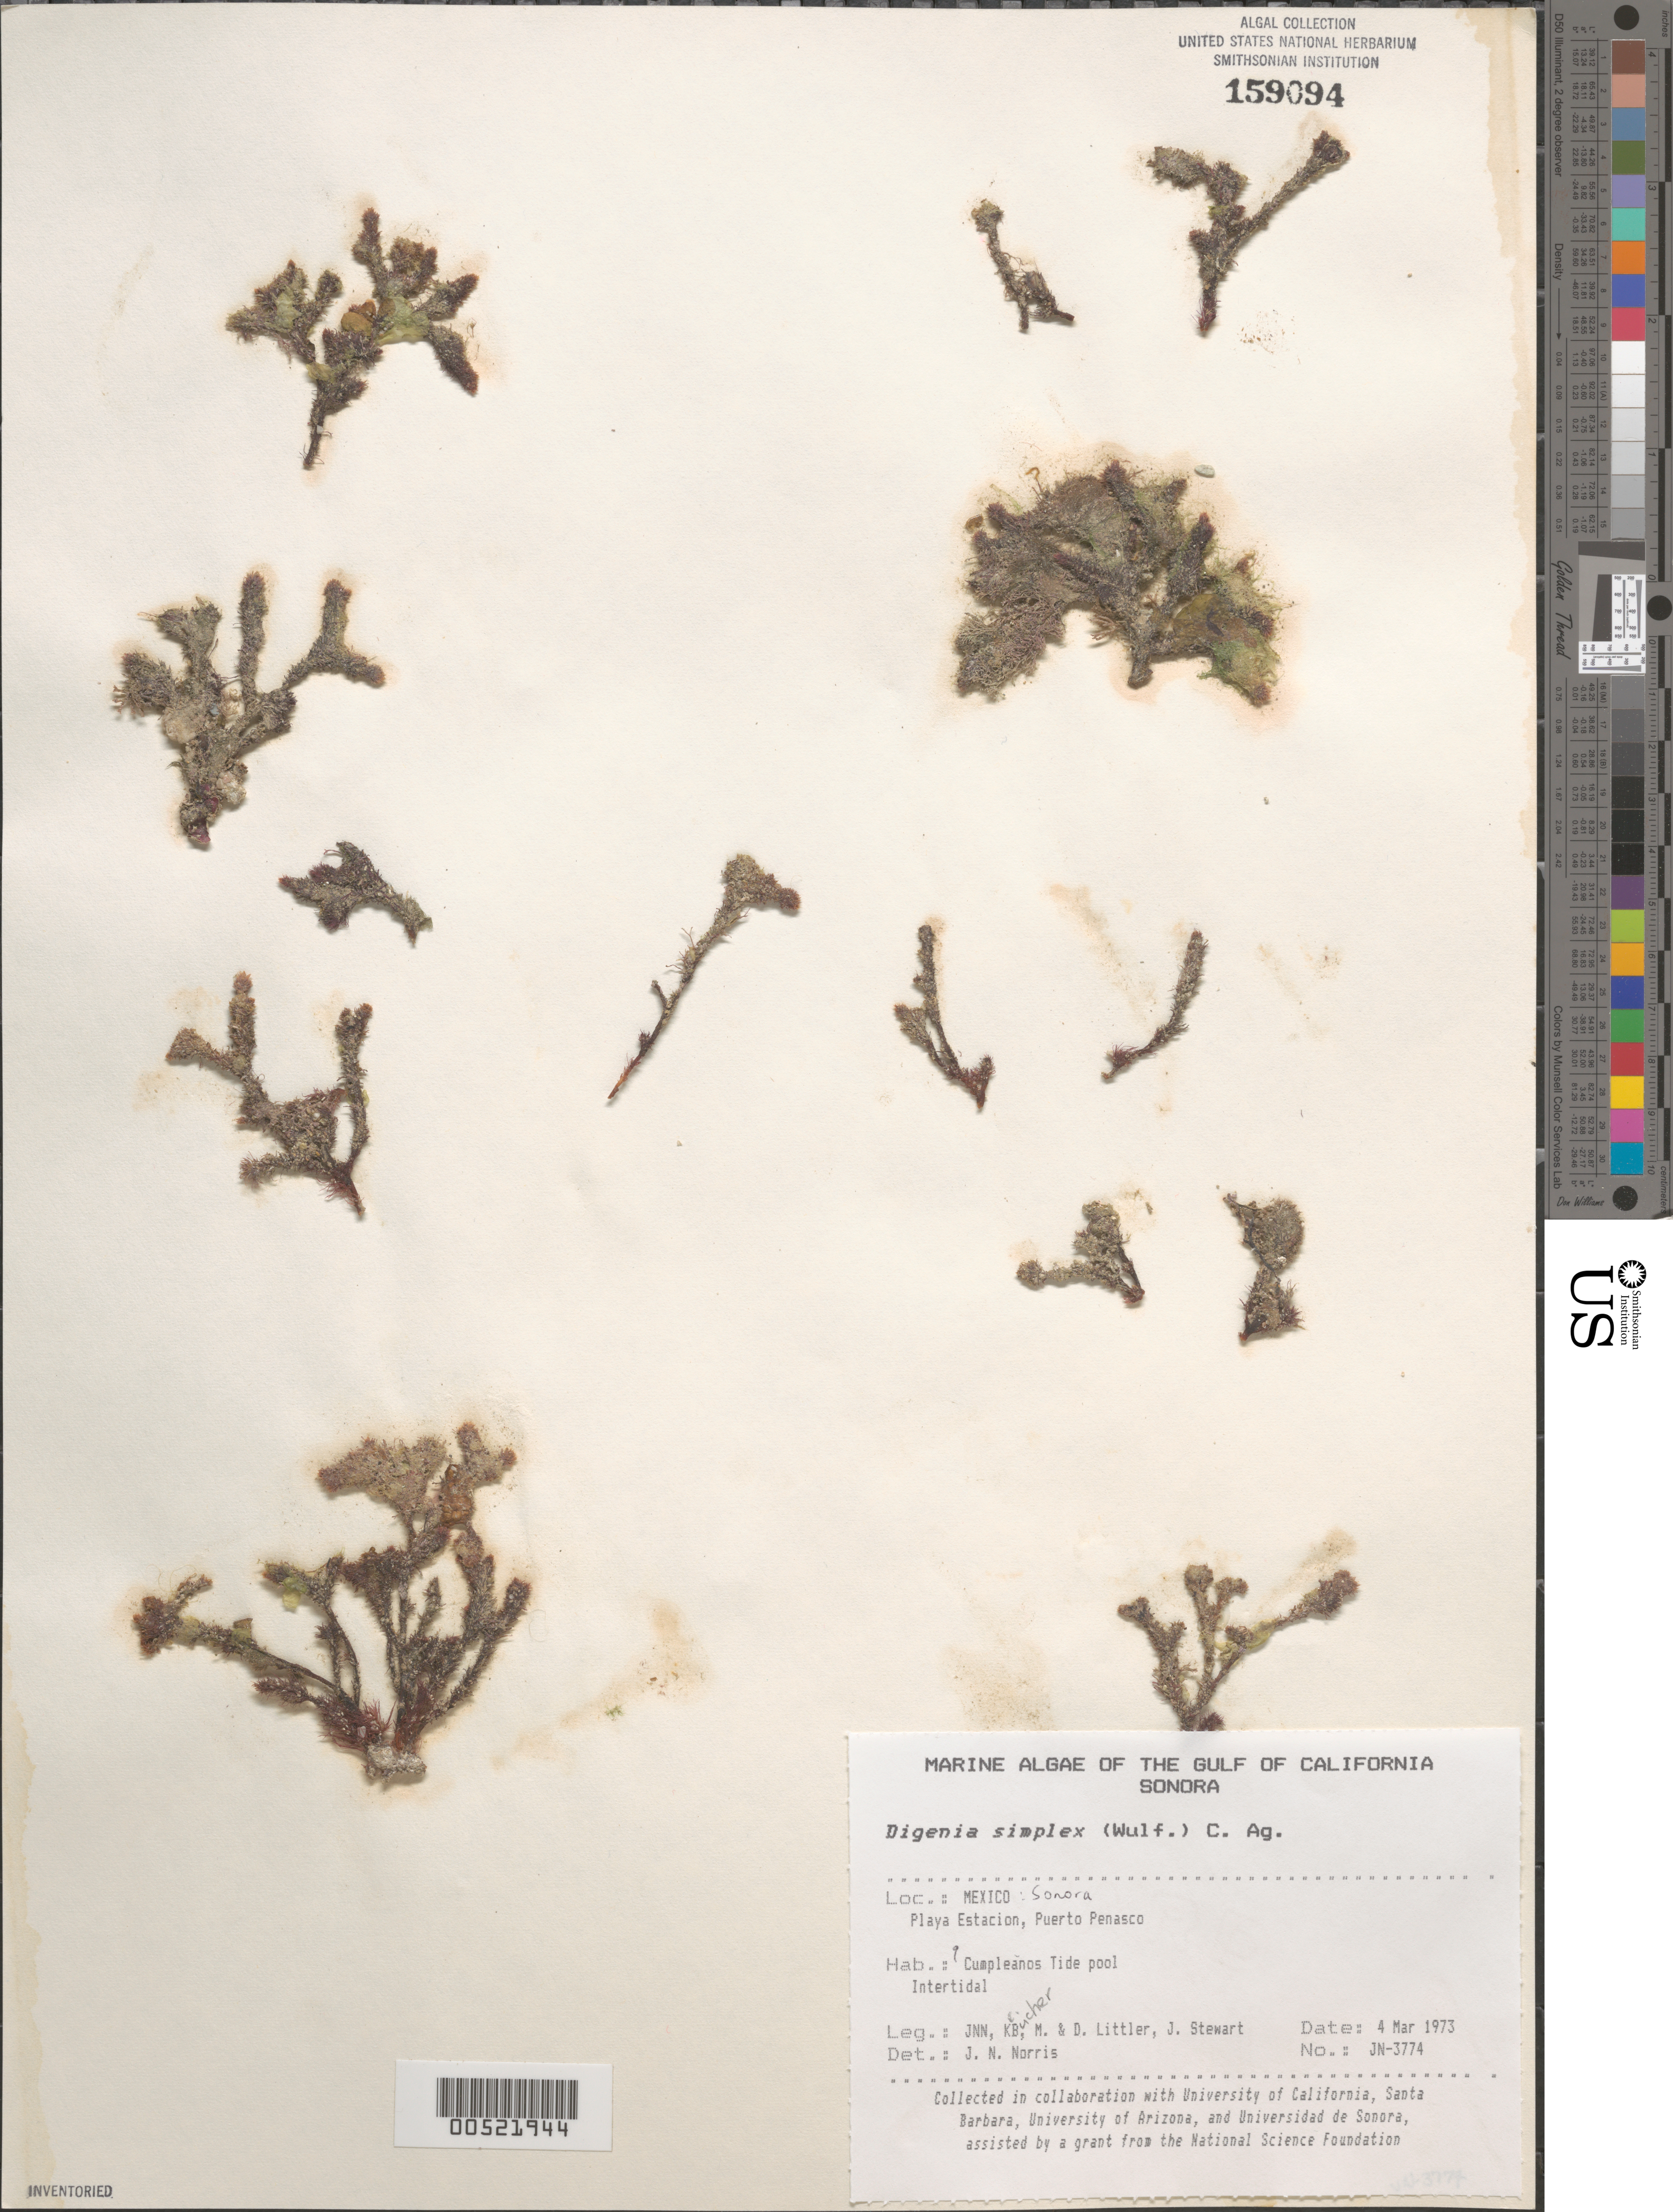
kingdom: Plantae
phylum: Rhodophyta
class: Florideophyceae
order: Ceramiales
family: Rhodomelaceae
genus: Digenea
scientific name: Digenea simplex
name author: (Wulfen) C. Agardh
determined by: Norris, James N.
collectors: J. N. Norris, K. E. Bucher, M. M. Littler & D. S. Littler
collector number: JN-3774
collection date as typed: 04 Mar 1973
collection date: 1973-03-04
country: Mexico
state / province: Sonora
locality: Playa Estacion, Puerto Penasco, Cumpleanos tide pool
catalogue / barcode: US 159094